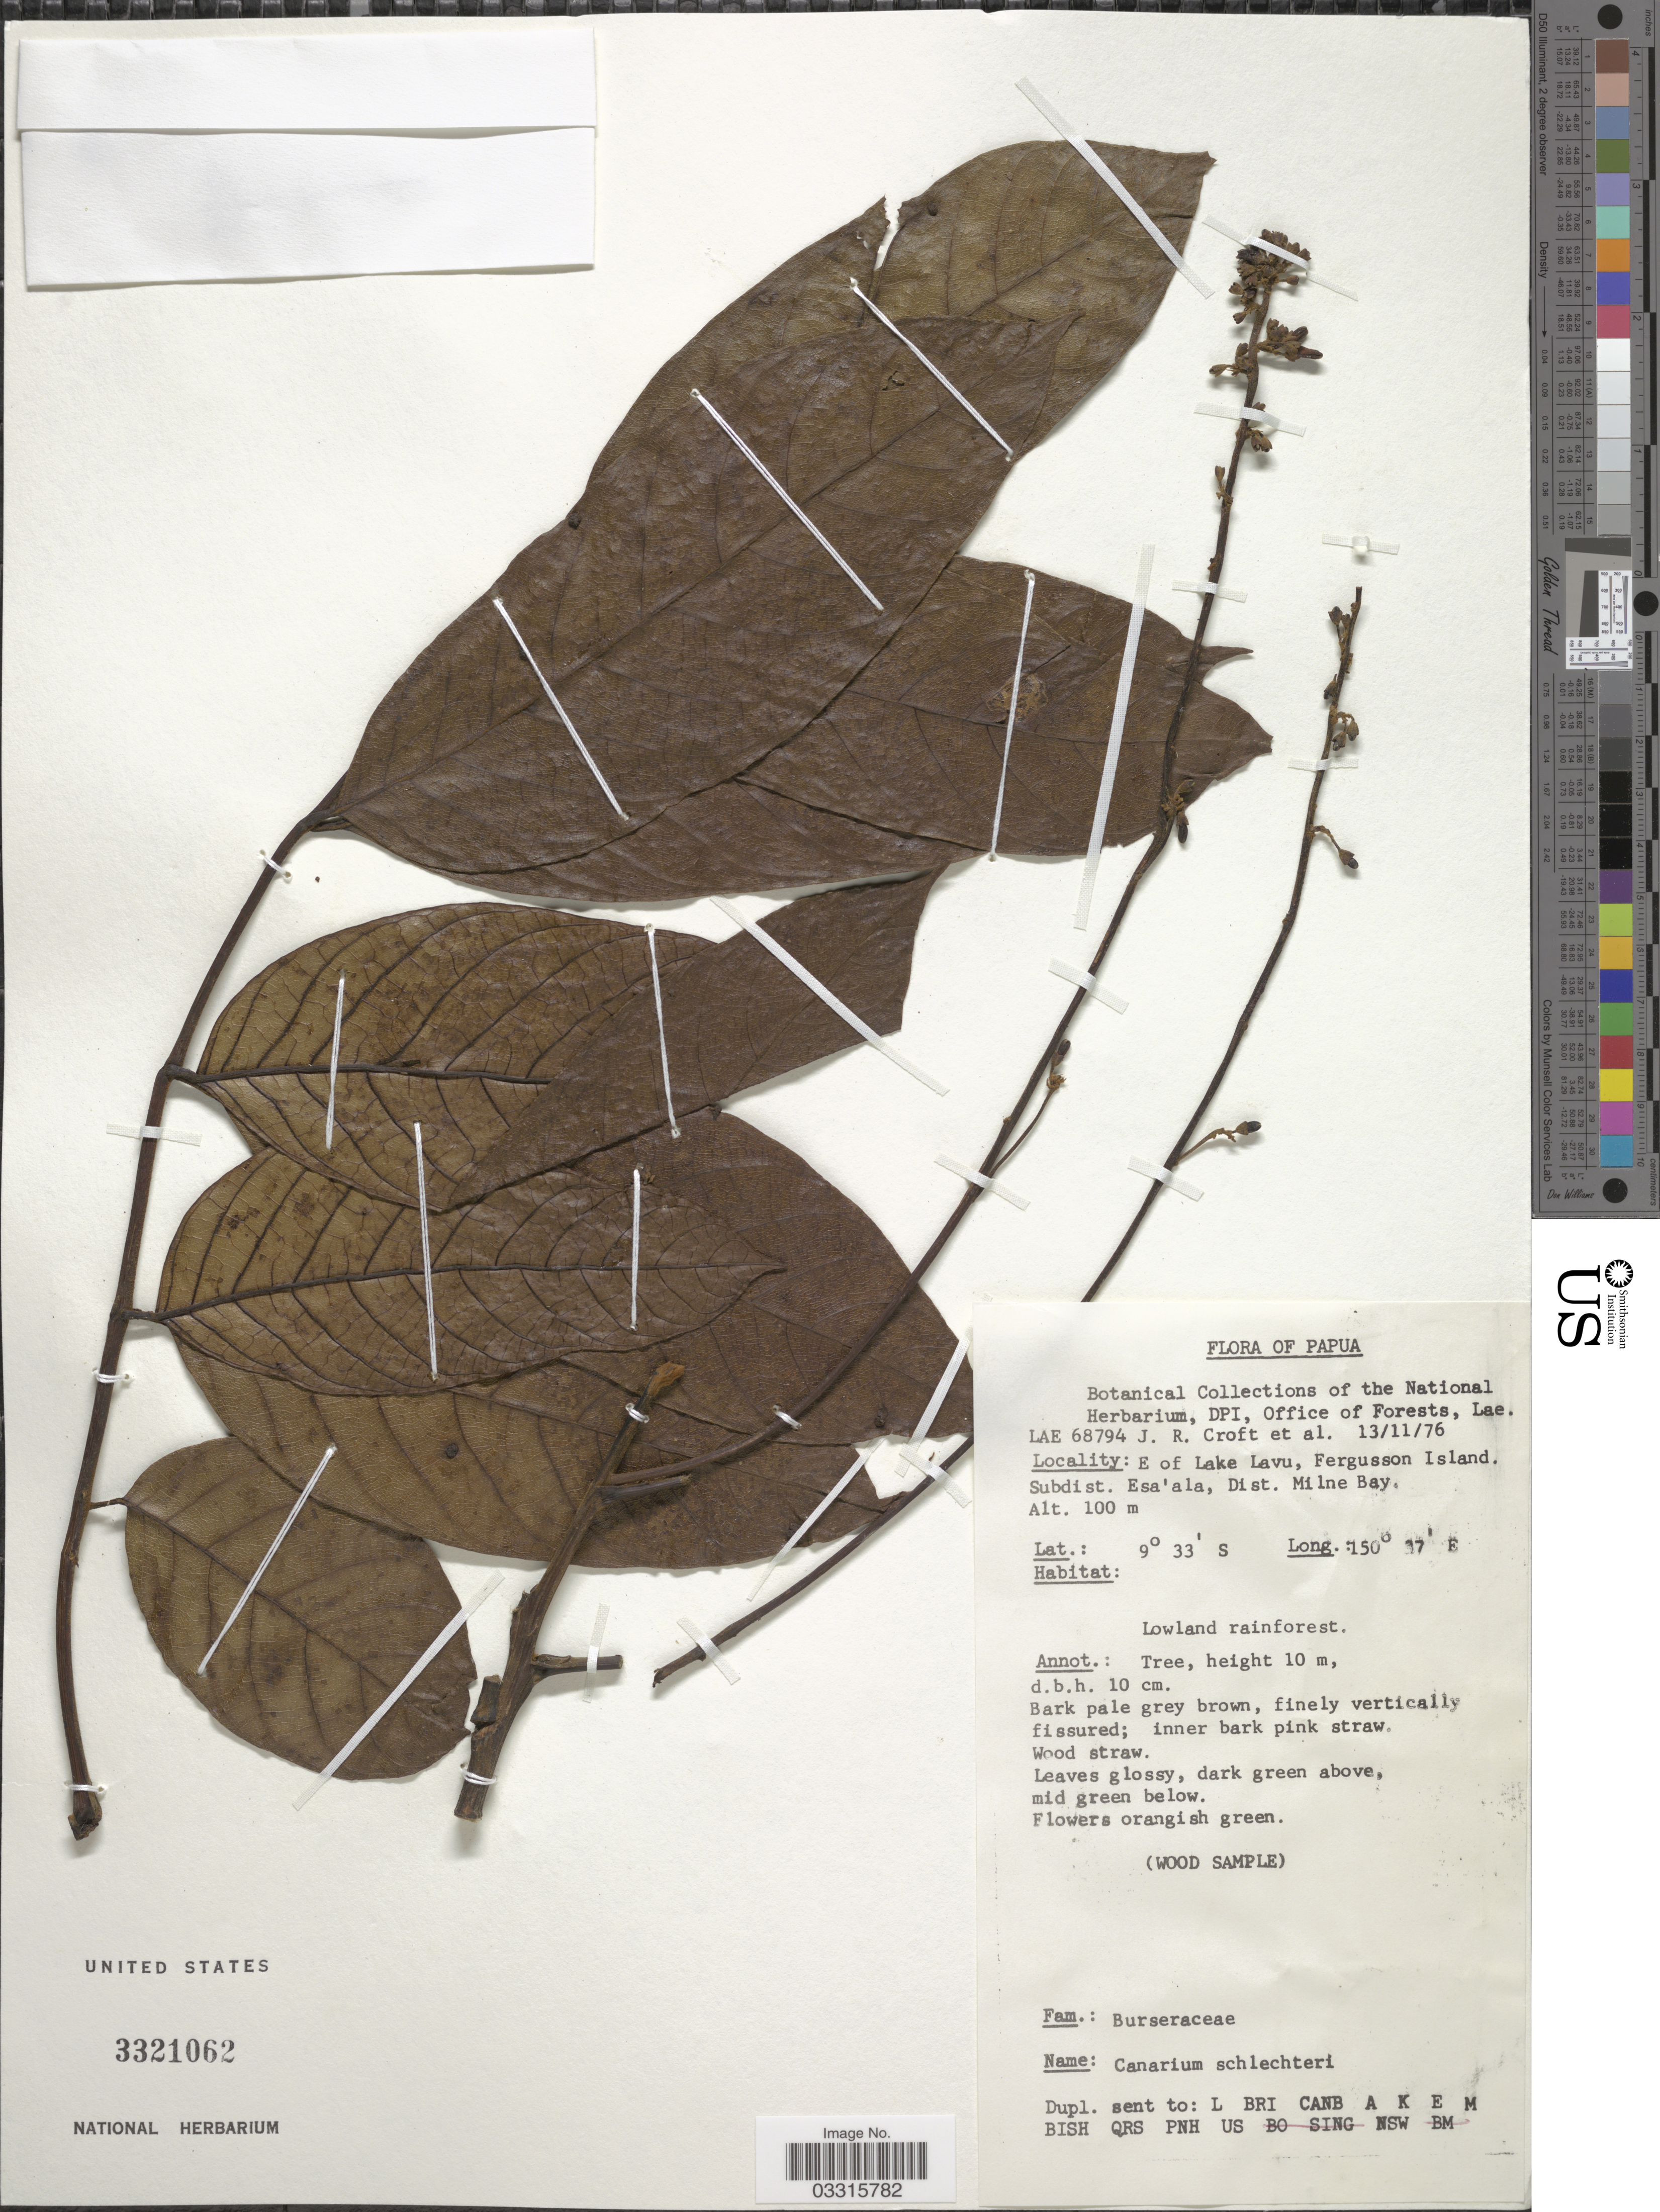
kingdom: Plantae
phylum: Tracheophyta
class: Magnoliopsida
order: Sapindales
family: Burseraceae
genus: Canarium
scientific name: Canarium schlechteri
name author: Lauterb.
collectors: J. R. Croft & et al.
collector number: LAE 68794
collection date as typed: Transcribed d/m/y: 13/11/76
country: Papua New Guinea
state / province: Milne Bay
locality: Papua. E of Lake Lavu, Fergusson Island. Subdist. Esa'ala, Dist. Milne Bay.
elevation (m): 100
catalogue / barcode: US 3321062